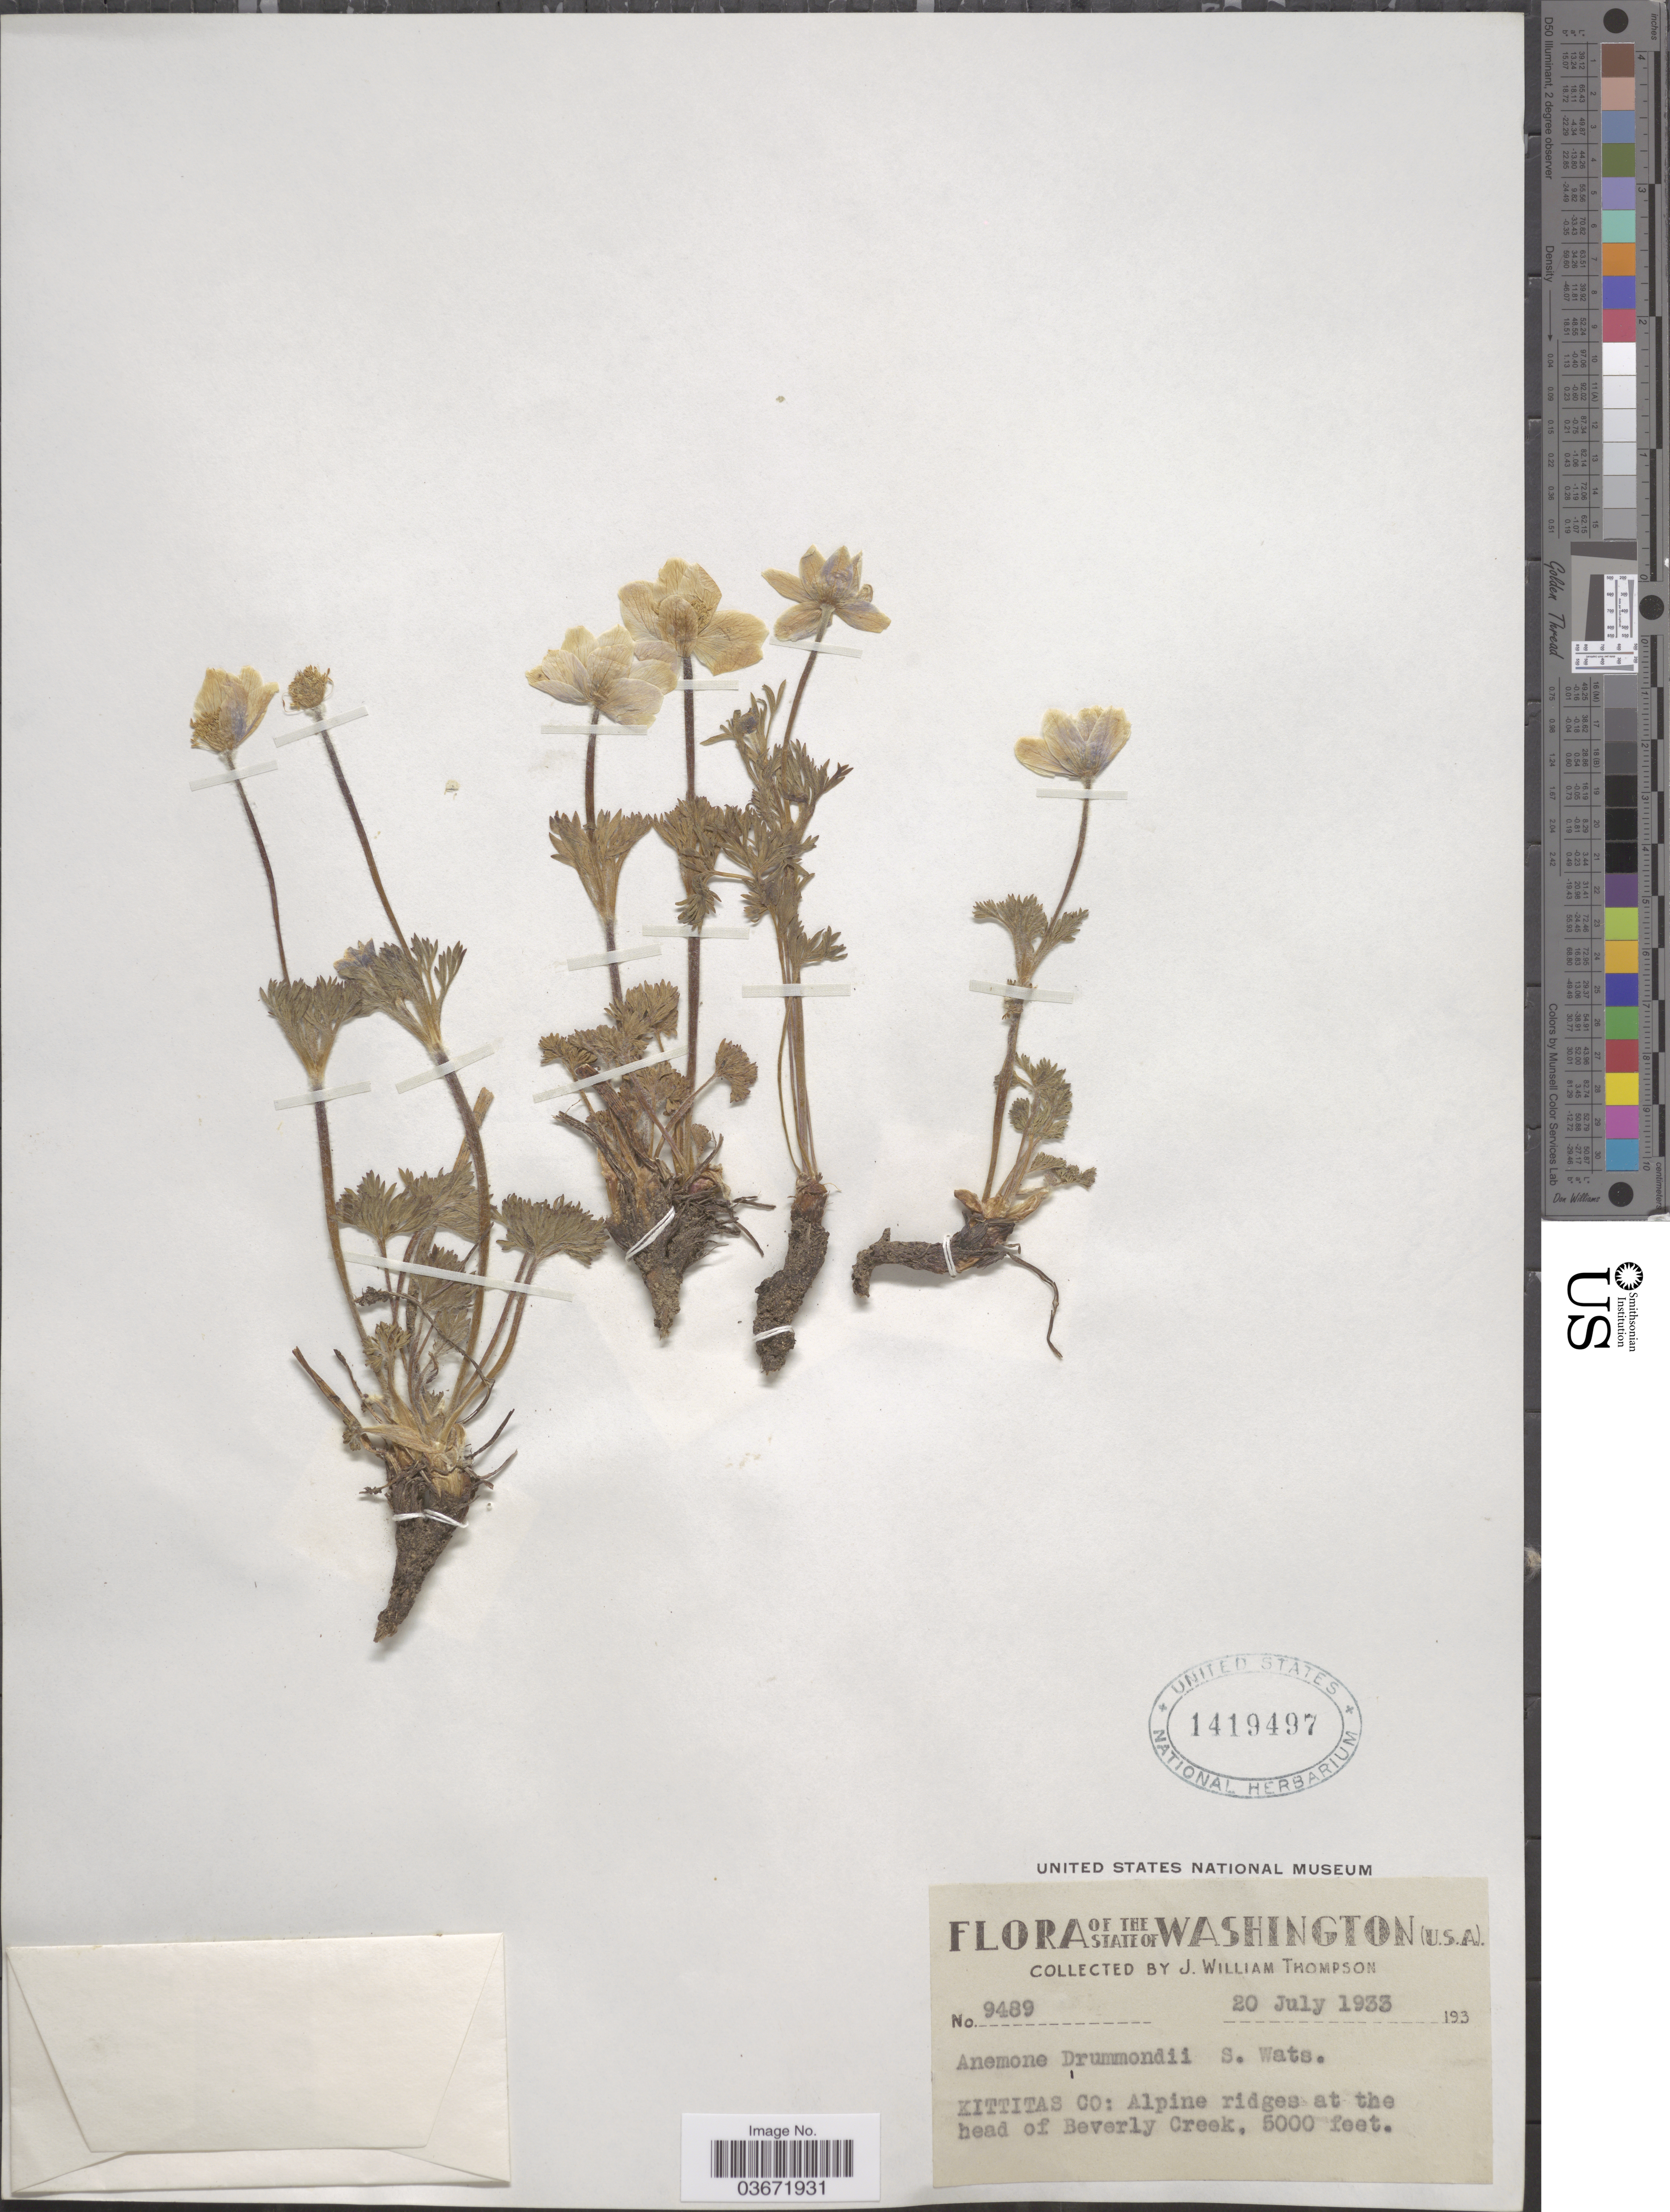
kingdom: Plantae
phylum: Tracheophyta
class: Magnoliopsida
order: Ranunculales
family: Ranunculaceae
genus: Anemone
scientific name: Anemone drummondii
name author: S. Watson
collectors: J. W. Thompson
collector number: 9489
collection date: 1933-07-20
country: United States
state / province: Washington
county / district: Kittitas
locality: Kittitas Co: Alpine ridges at the head of Beverly Creek.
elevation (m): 1524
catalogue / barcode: US 1419497